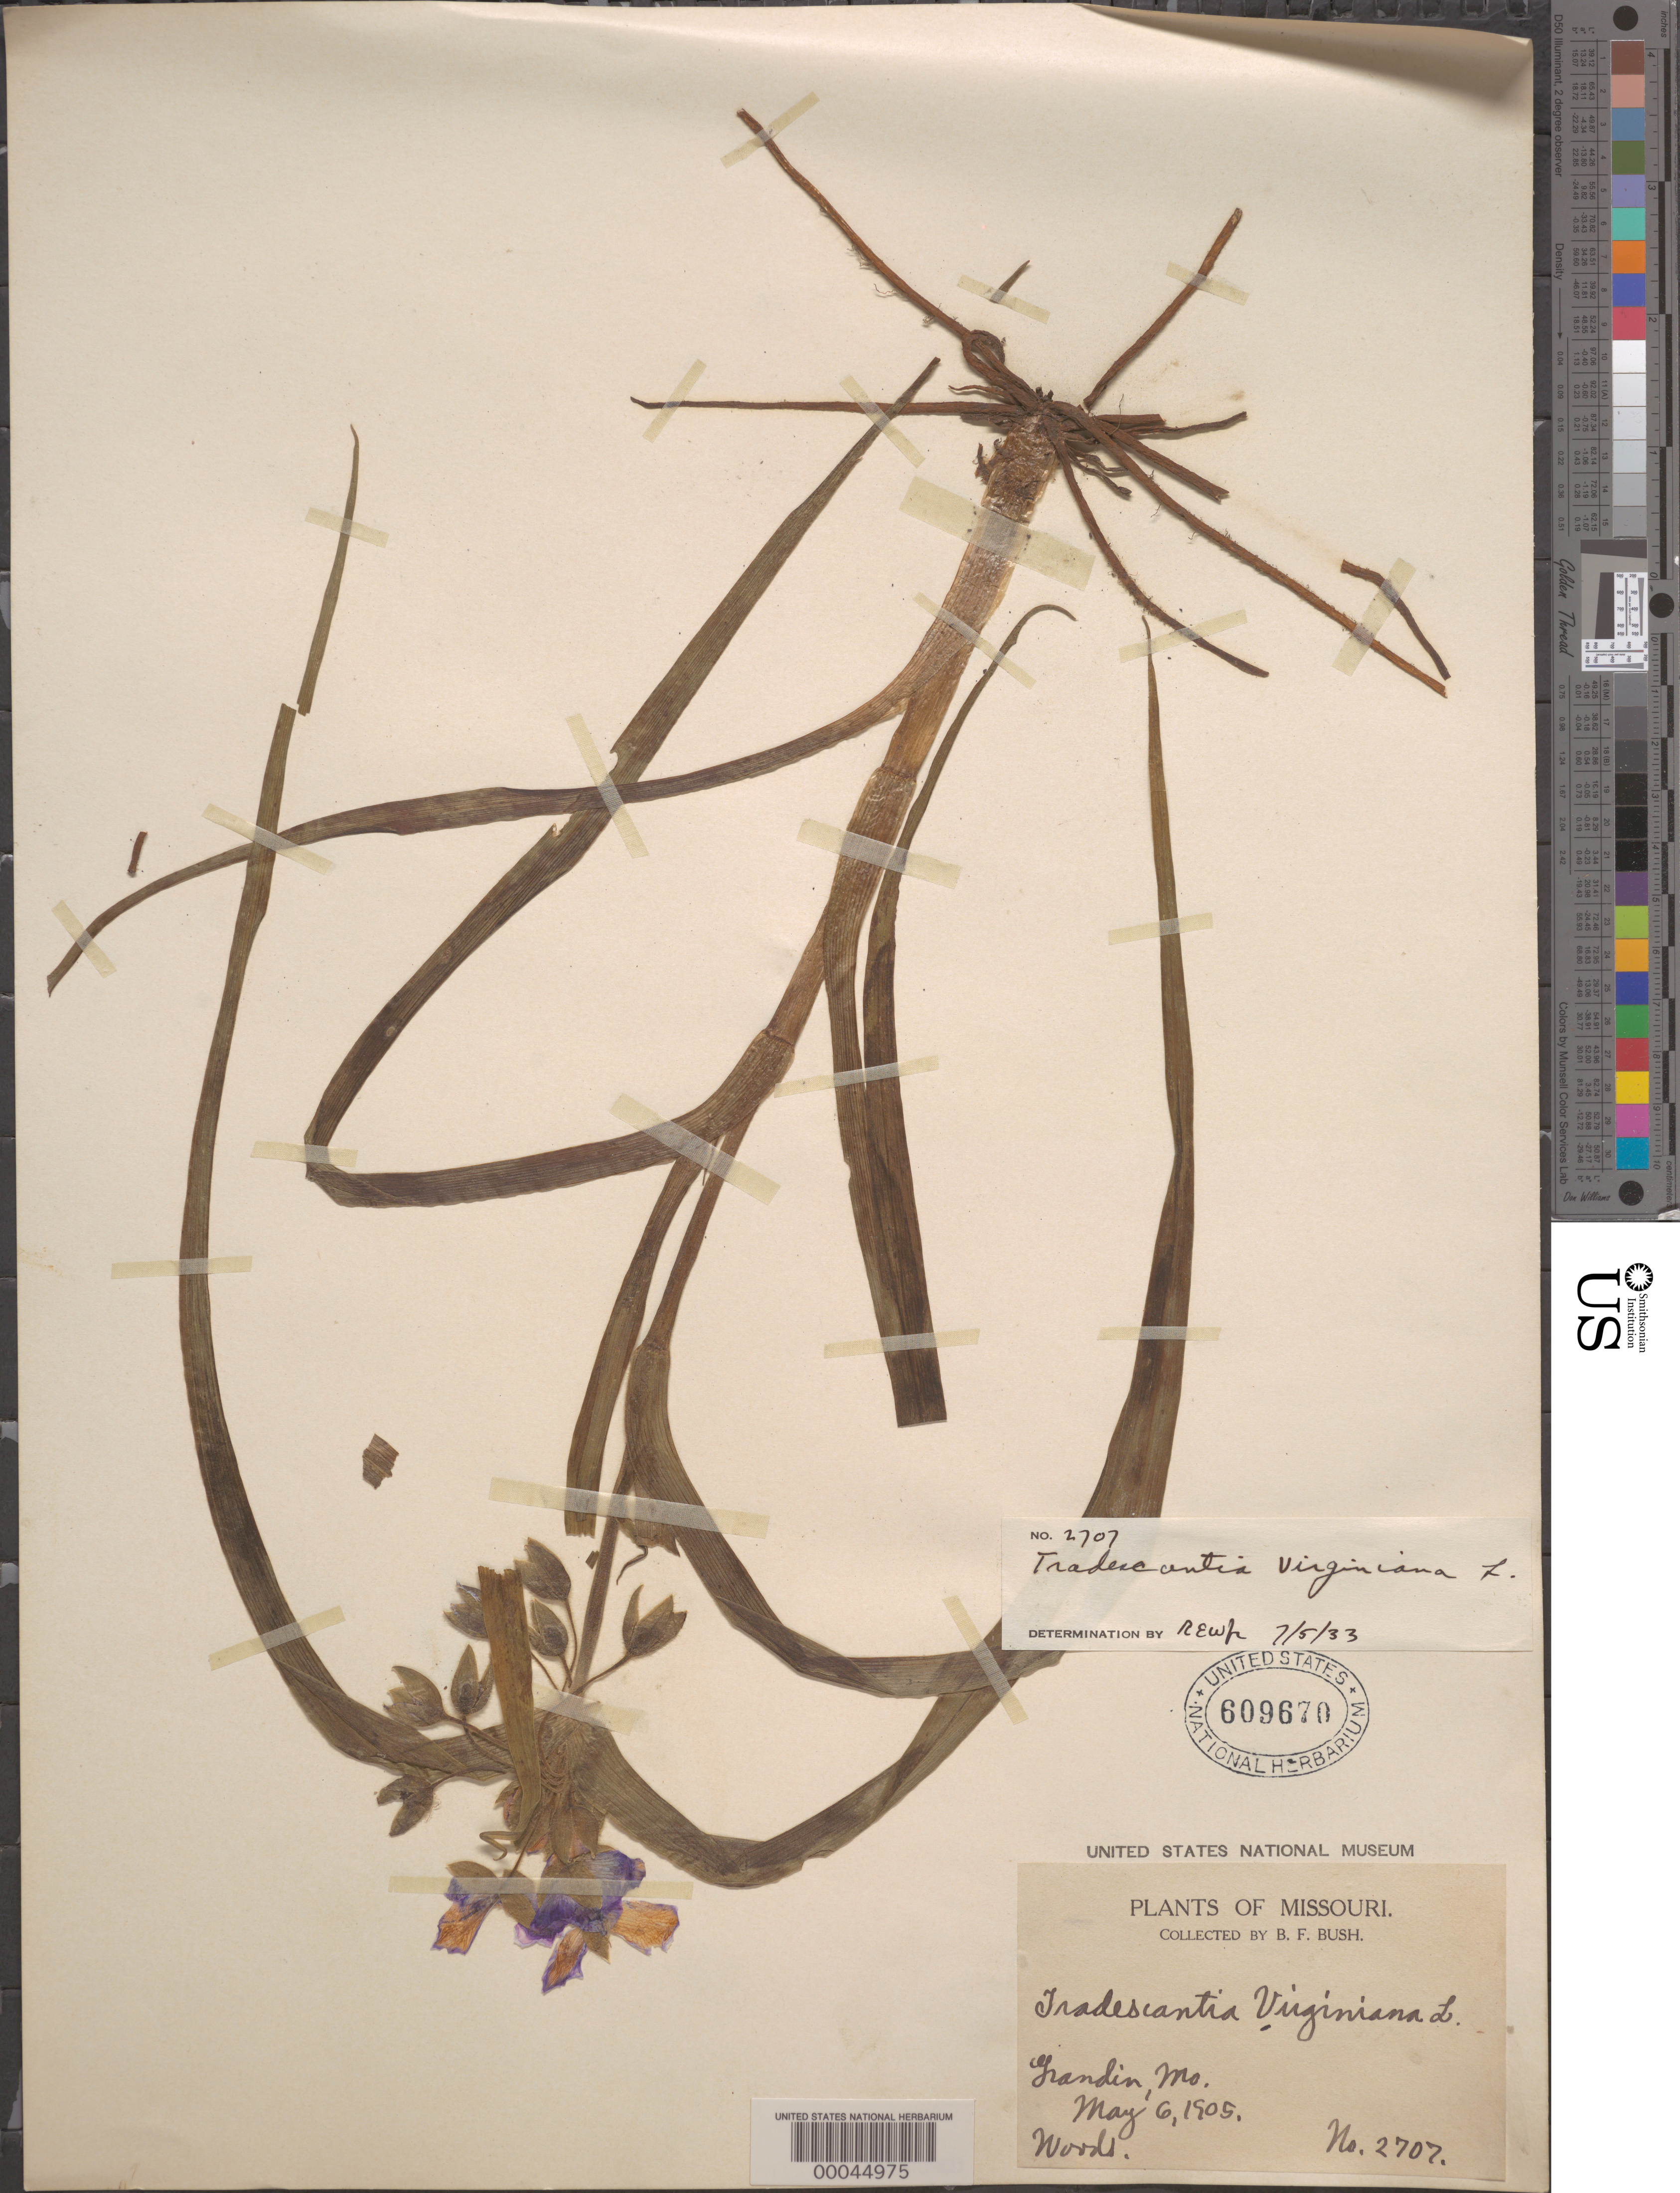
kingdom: Plantae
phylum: Tracheophyta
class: Liliopsida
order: Commelinales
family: Commelinaceae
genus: Tradescantia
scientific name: Tradescantia virginiana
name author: L.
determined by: Woodson, R. E., Jr.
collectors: B. F. Bush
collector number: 2707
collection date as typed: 06 May 1905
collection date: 1905-05-06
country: United States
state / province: Missouri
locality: Grandin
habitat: Woods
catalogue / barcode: US 609670